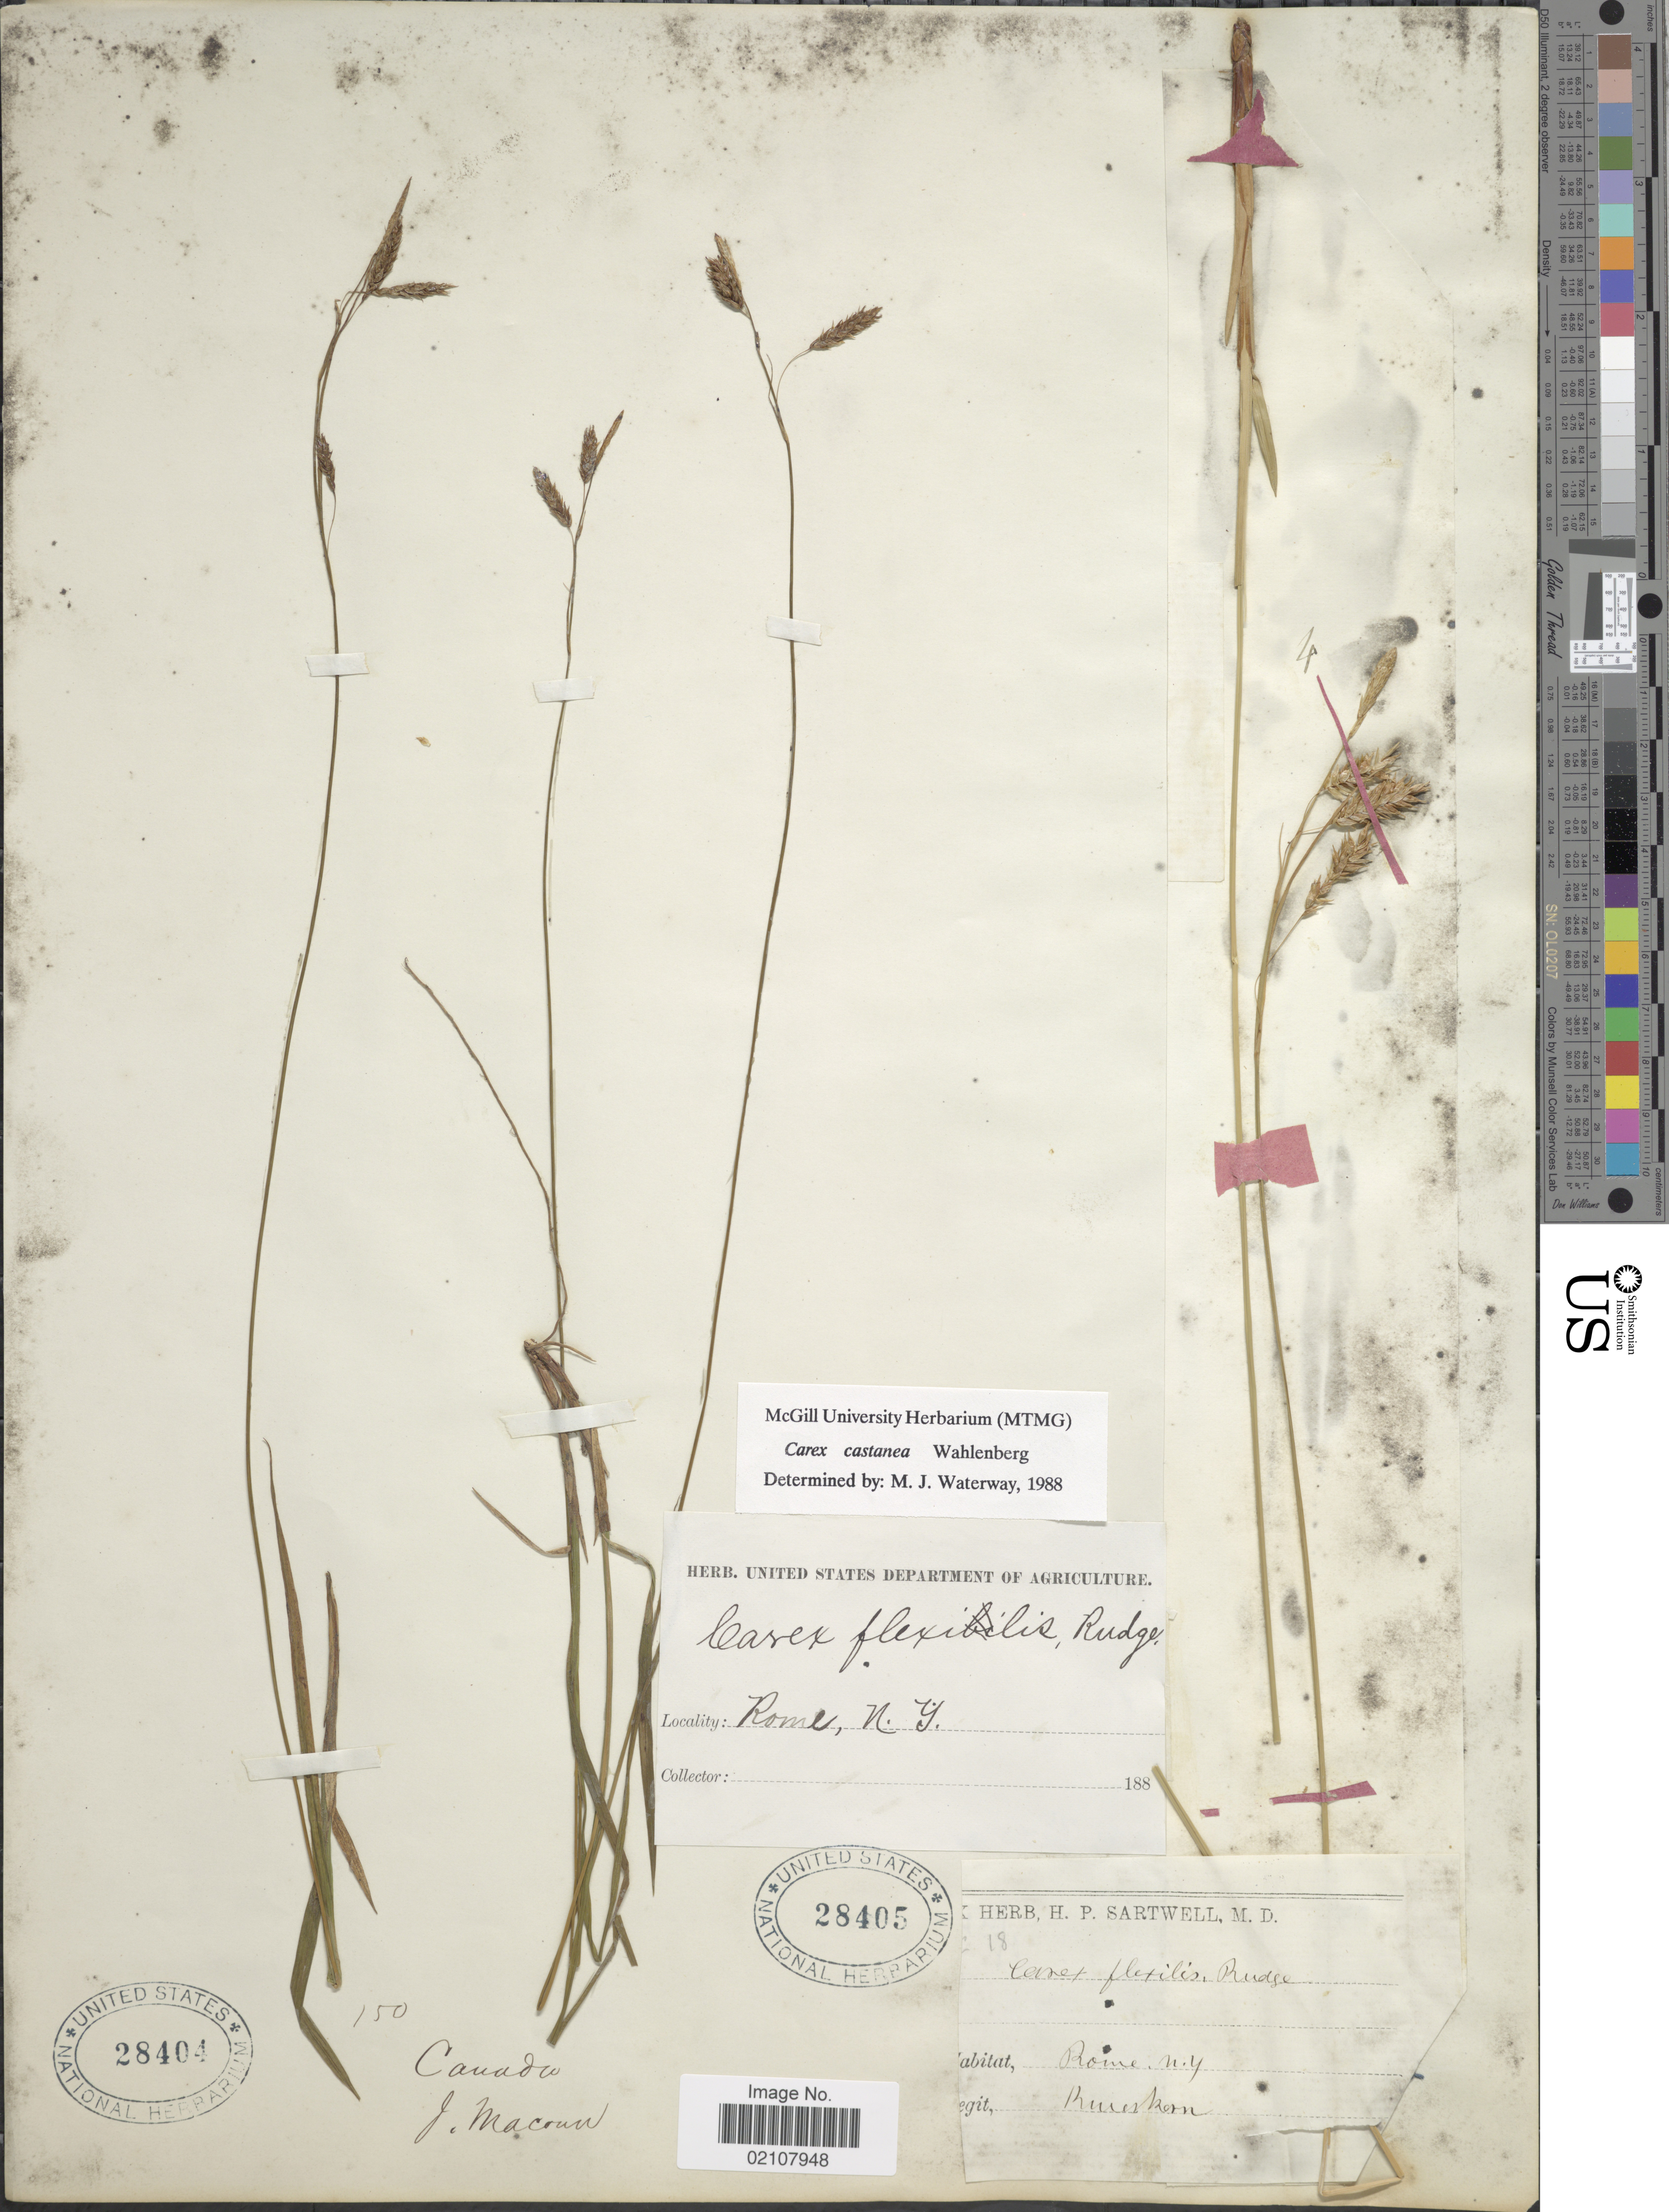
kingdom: Plantae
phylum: Tracheophyta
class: Liliopsida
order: Poales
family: Cyperaceae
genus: Carex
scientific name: Carex castanea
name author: Wahlenb.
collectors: J. Macoun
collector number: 150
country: Canada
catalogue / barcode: US 28404-2